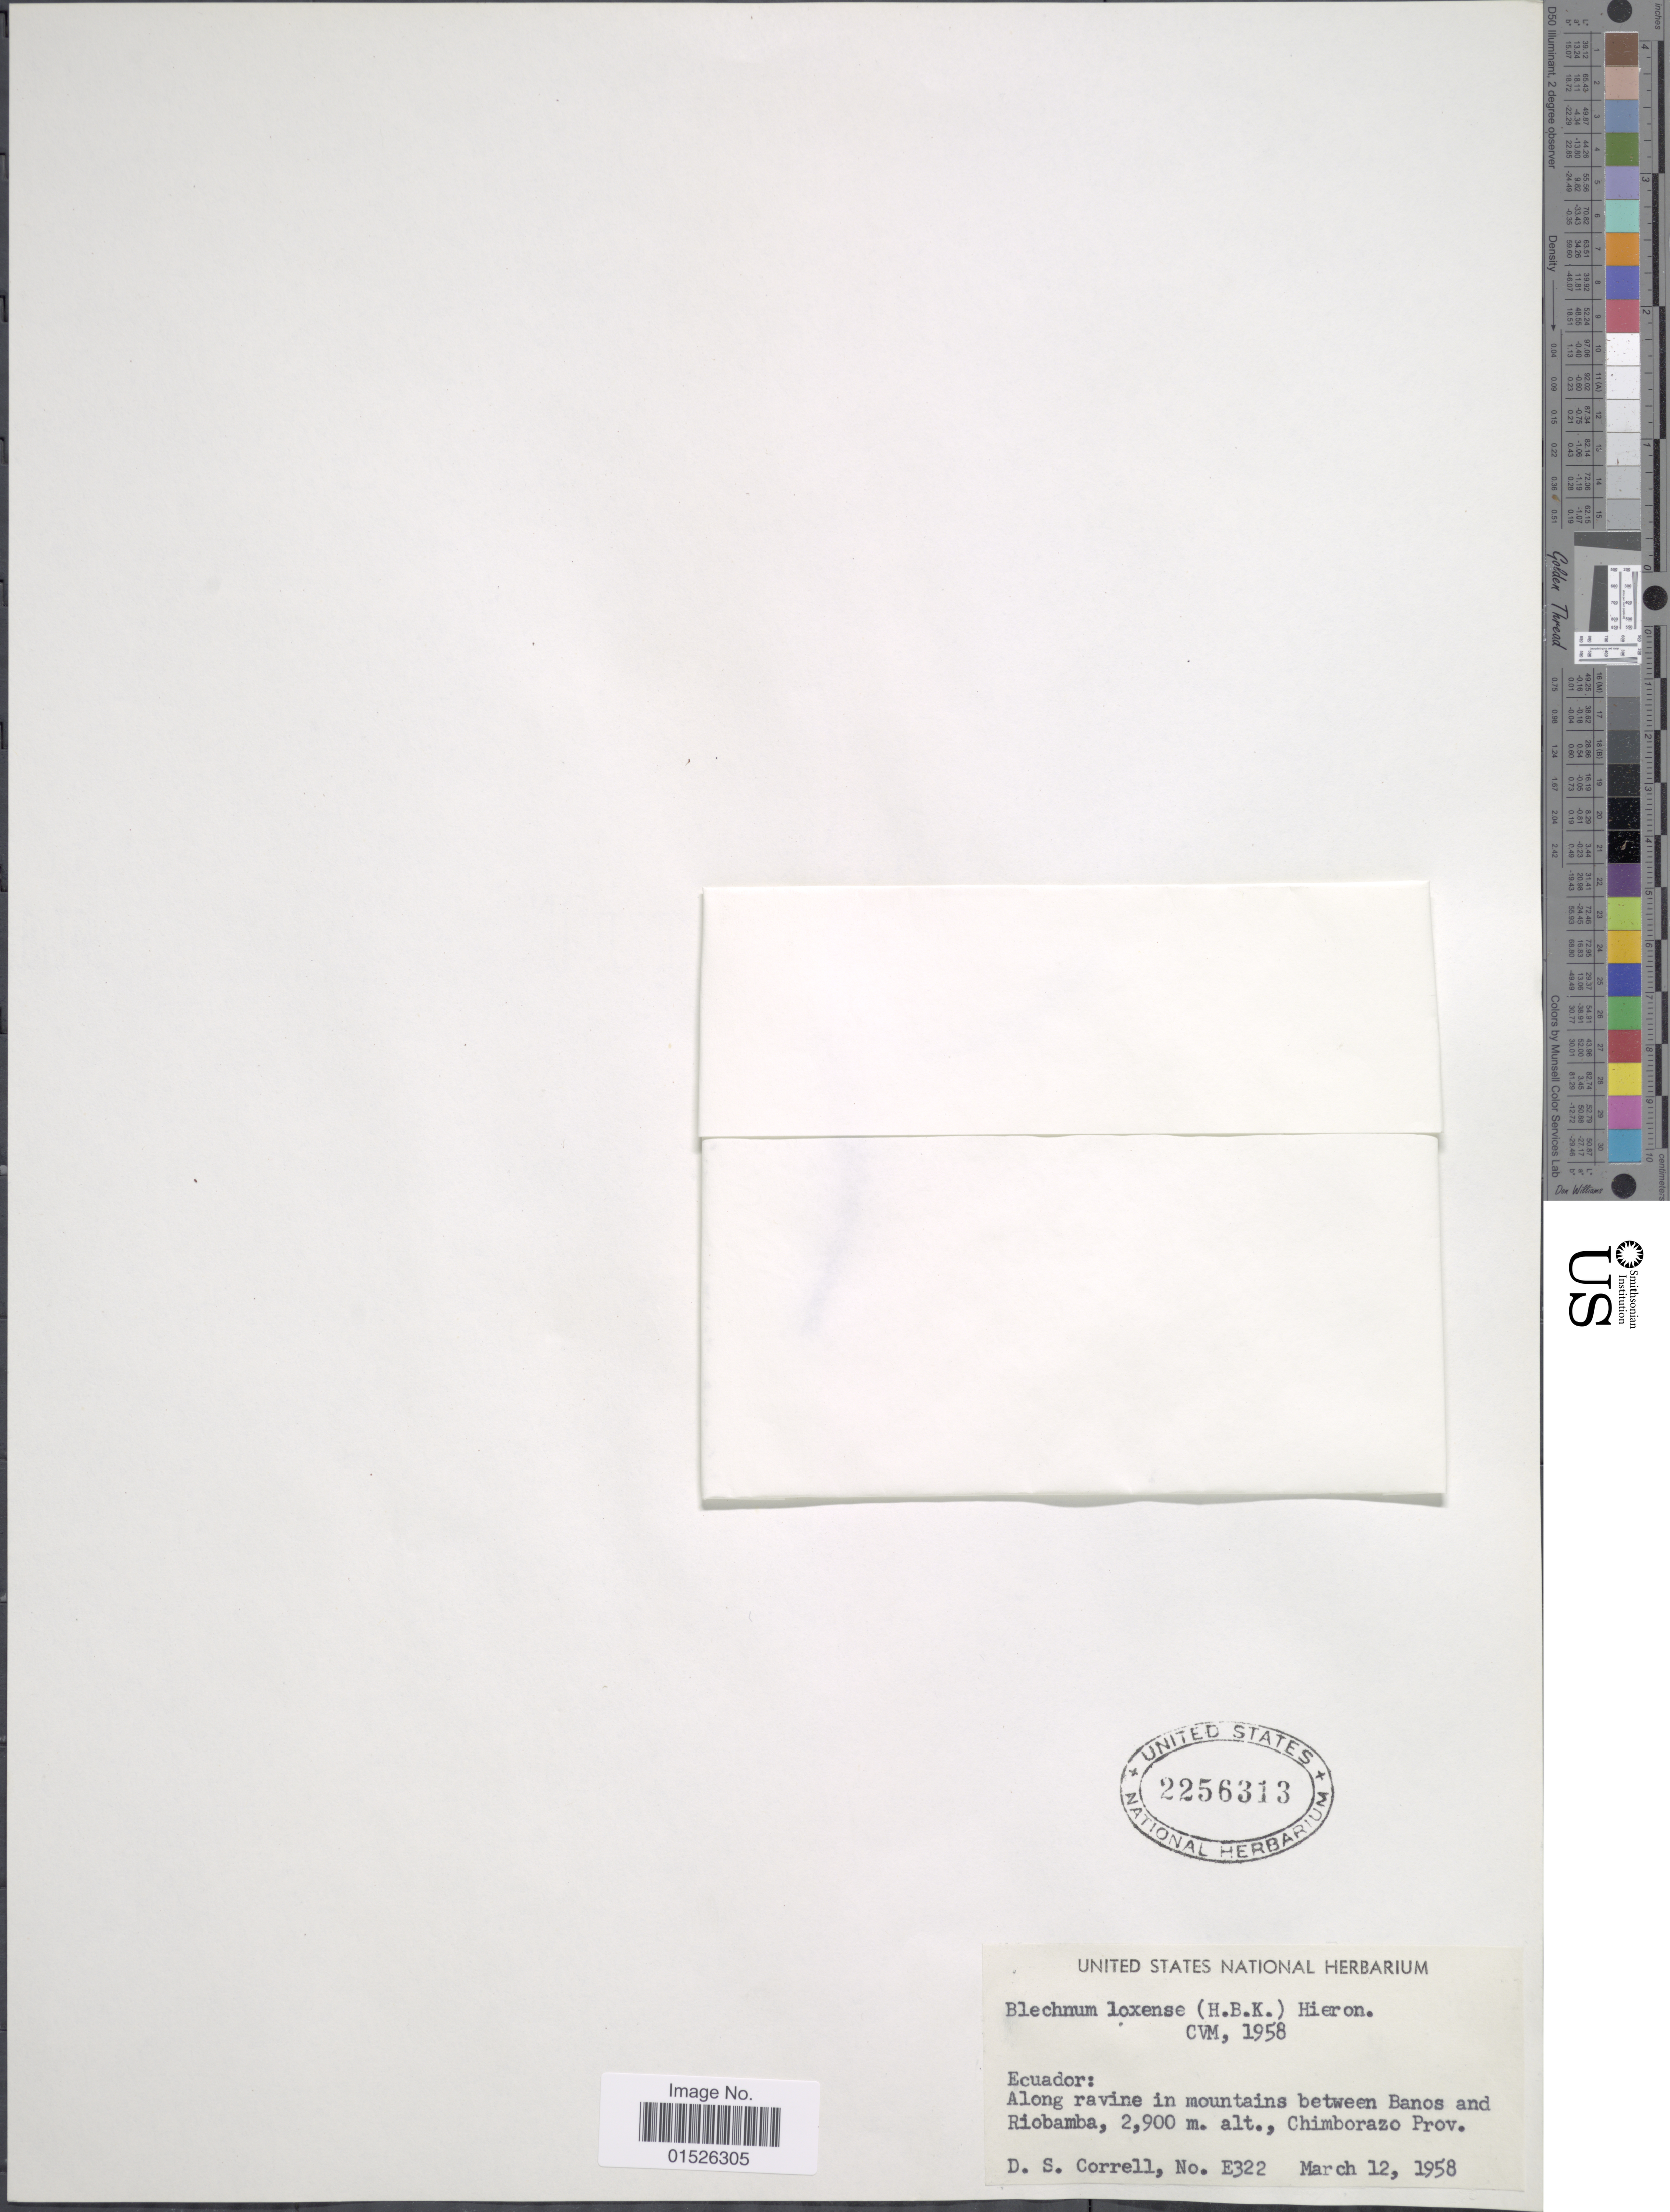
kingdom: Plantae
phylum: Tracheophyta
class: Polypodiopsida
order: Polypodiales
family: Blechnaceae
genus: Blechnum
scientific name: Blechnum loxense var. loxense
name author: (Kunth) Hook. ex Salomon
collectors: D. S. Correll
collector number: E322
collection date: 1958-03-12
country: Ecuador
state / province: Chimborazo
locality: Ecuador: Along ravine in mountains between Banos and Riobamba, Chimborazo Prov.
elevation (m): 2900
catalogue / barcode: US 2256313